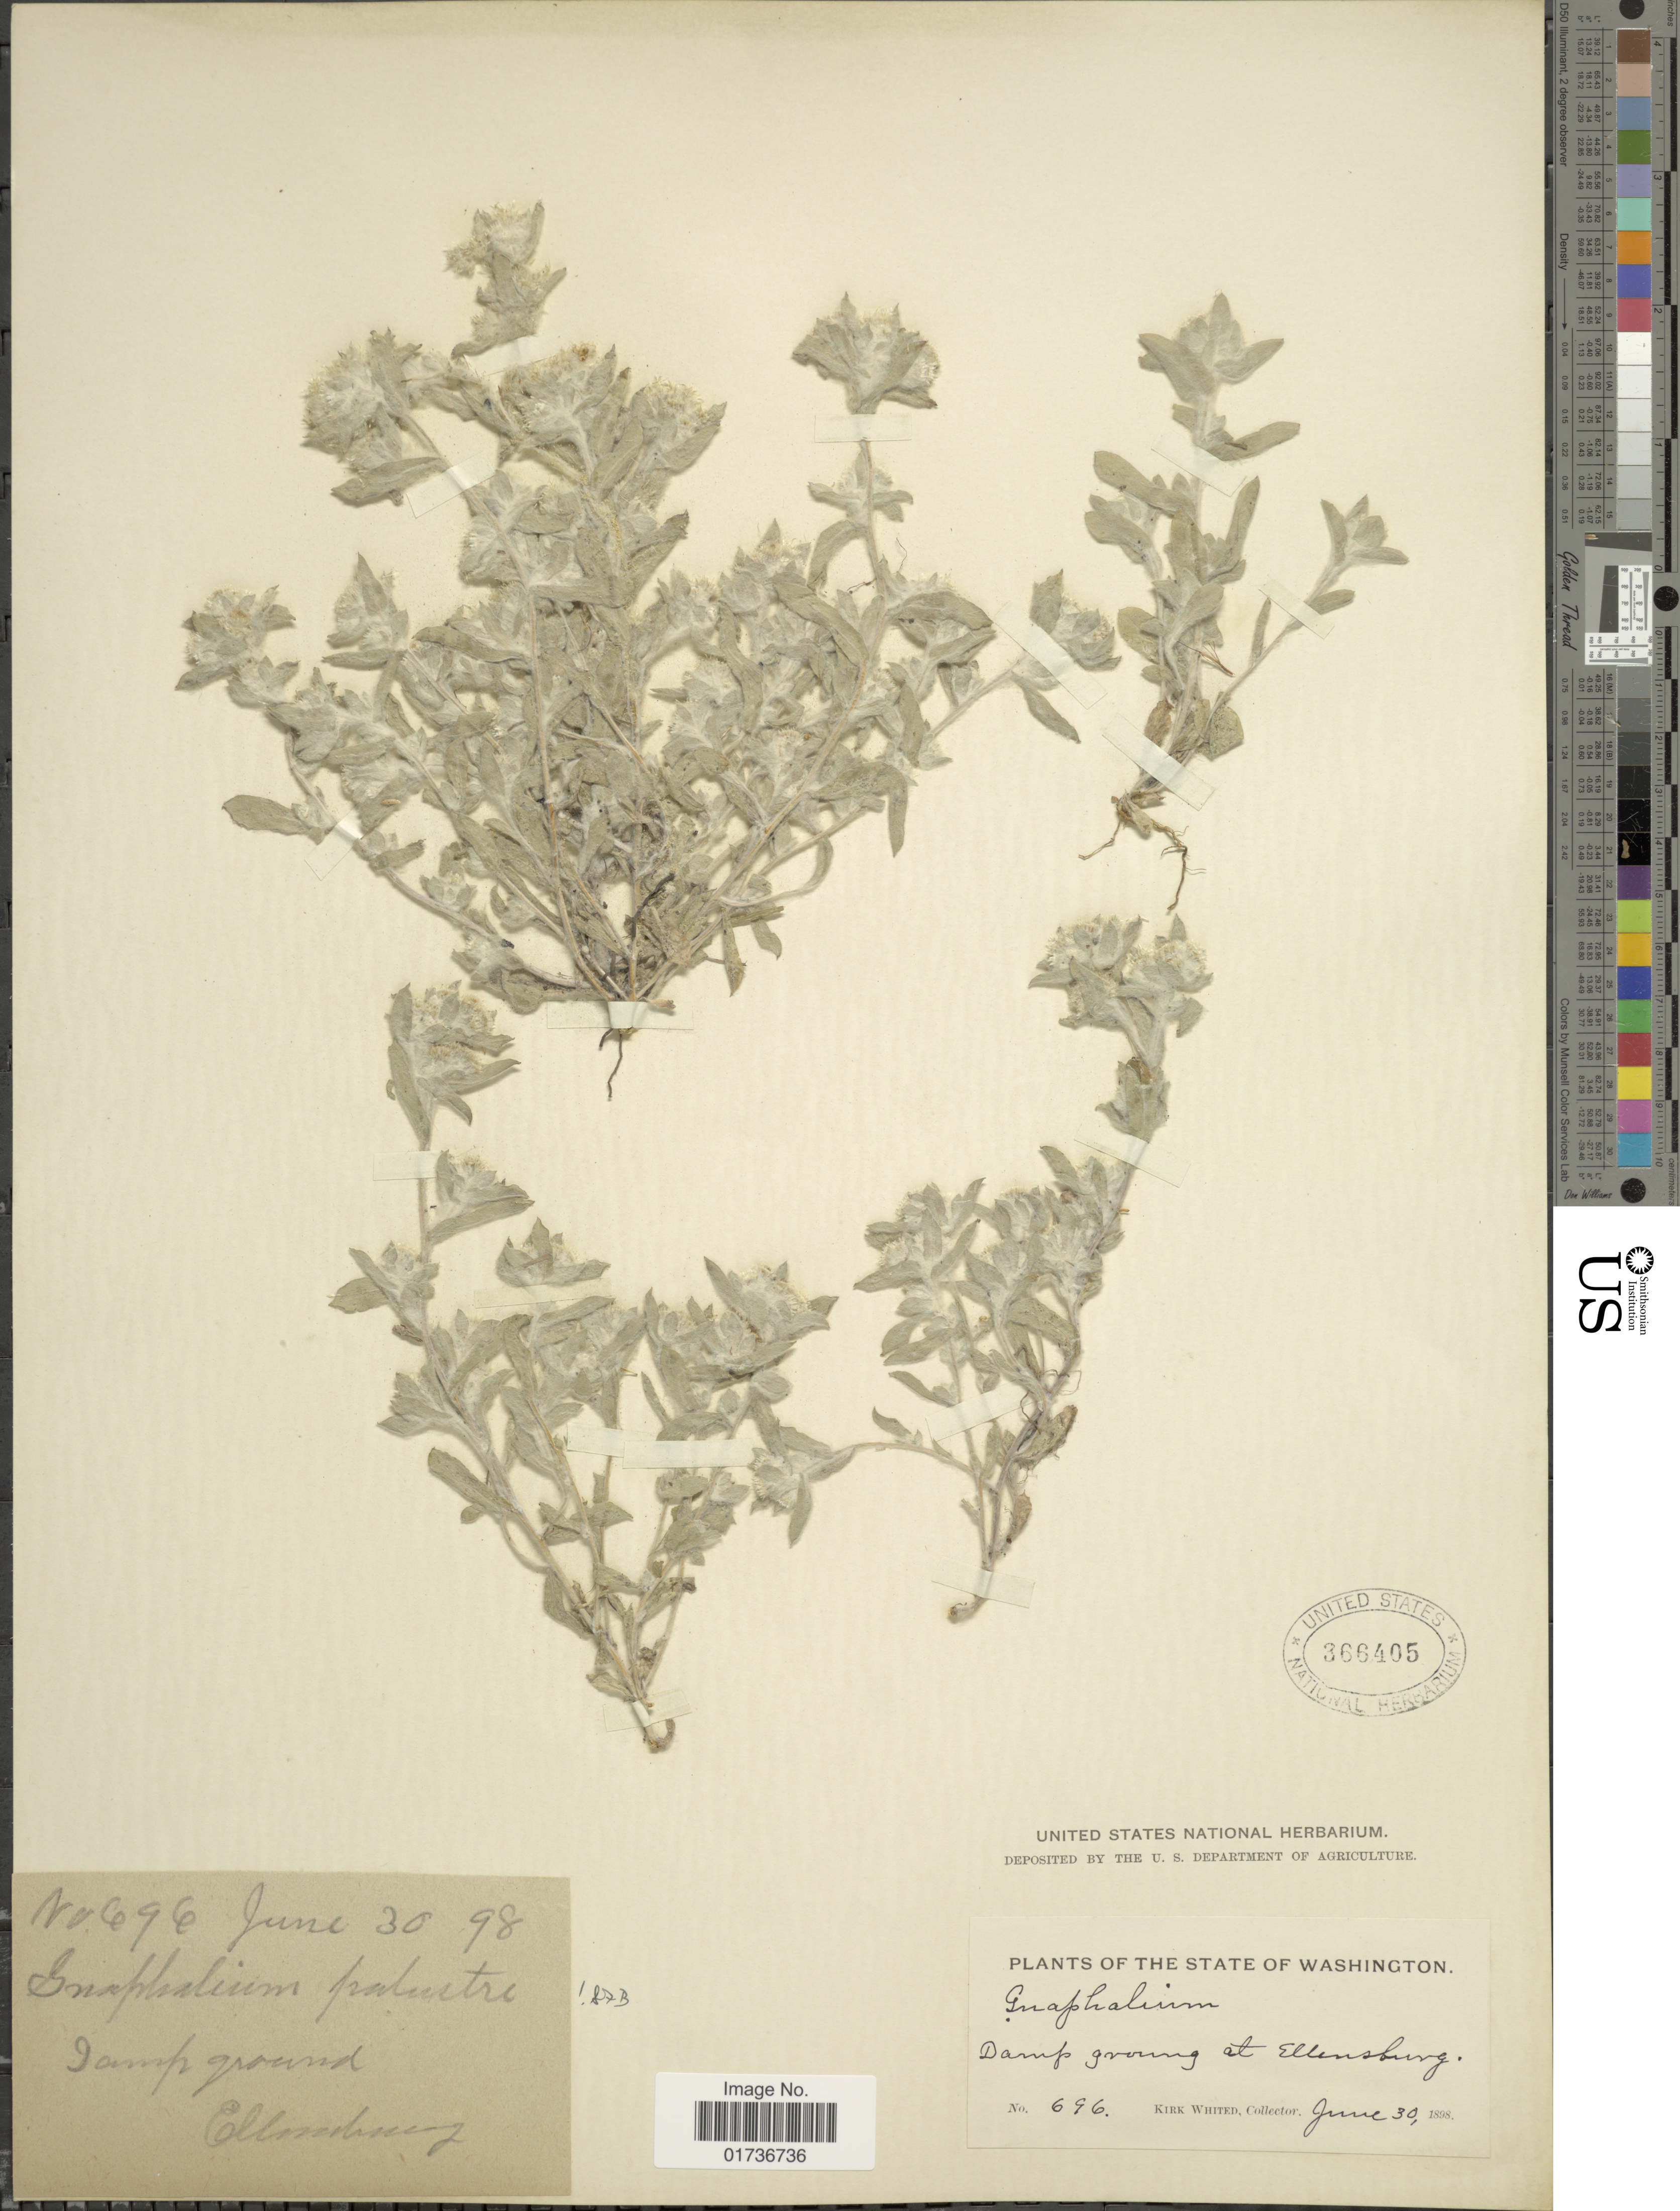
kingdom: Plantae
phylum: Tracheophyta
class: Magnoliopsida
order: Asterales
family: Asteraceae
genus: Gnaphalium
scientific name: Gnaphalium palustre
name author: Nutt.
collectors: K. Whited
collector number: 696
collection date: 1898-06-30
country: United States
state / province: Washington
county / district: Kittitas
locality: The State of Washington, Damp growing at Ellensburg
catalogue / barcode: US 366405